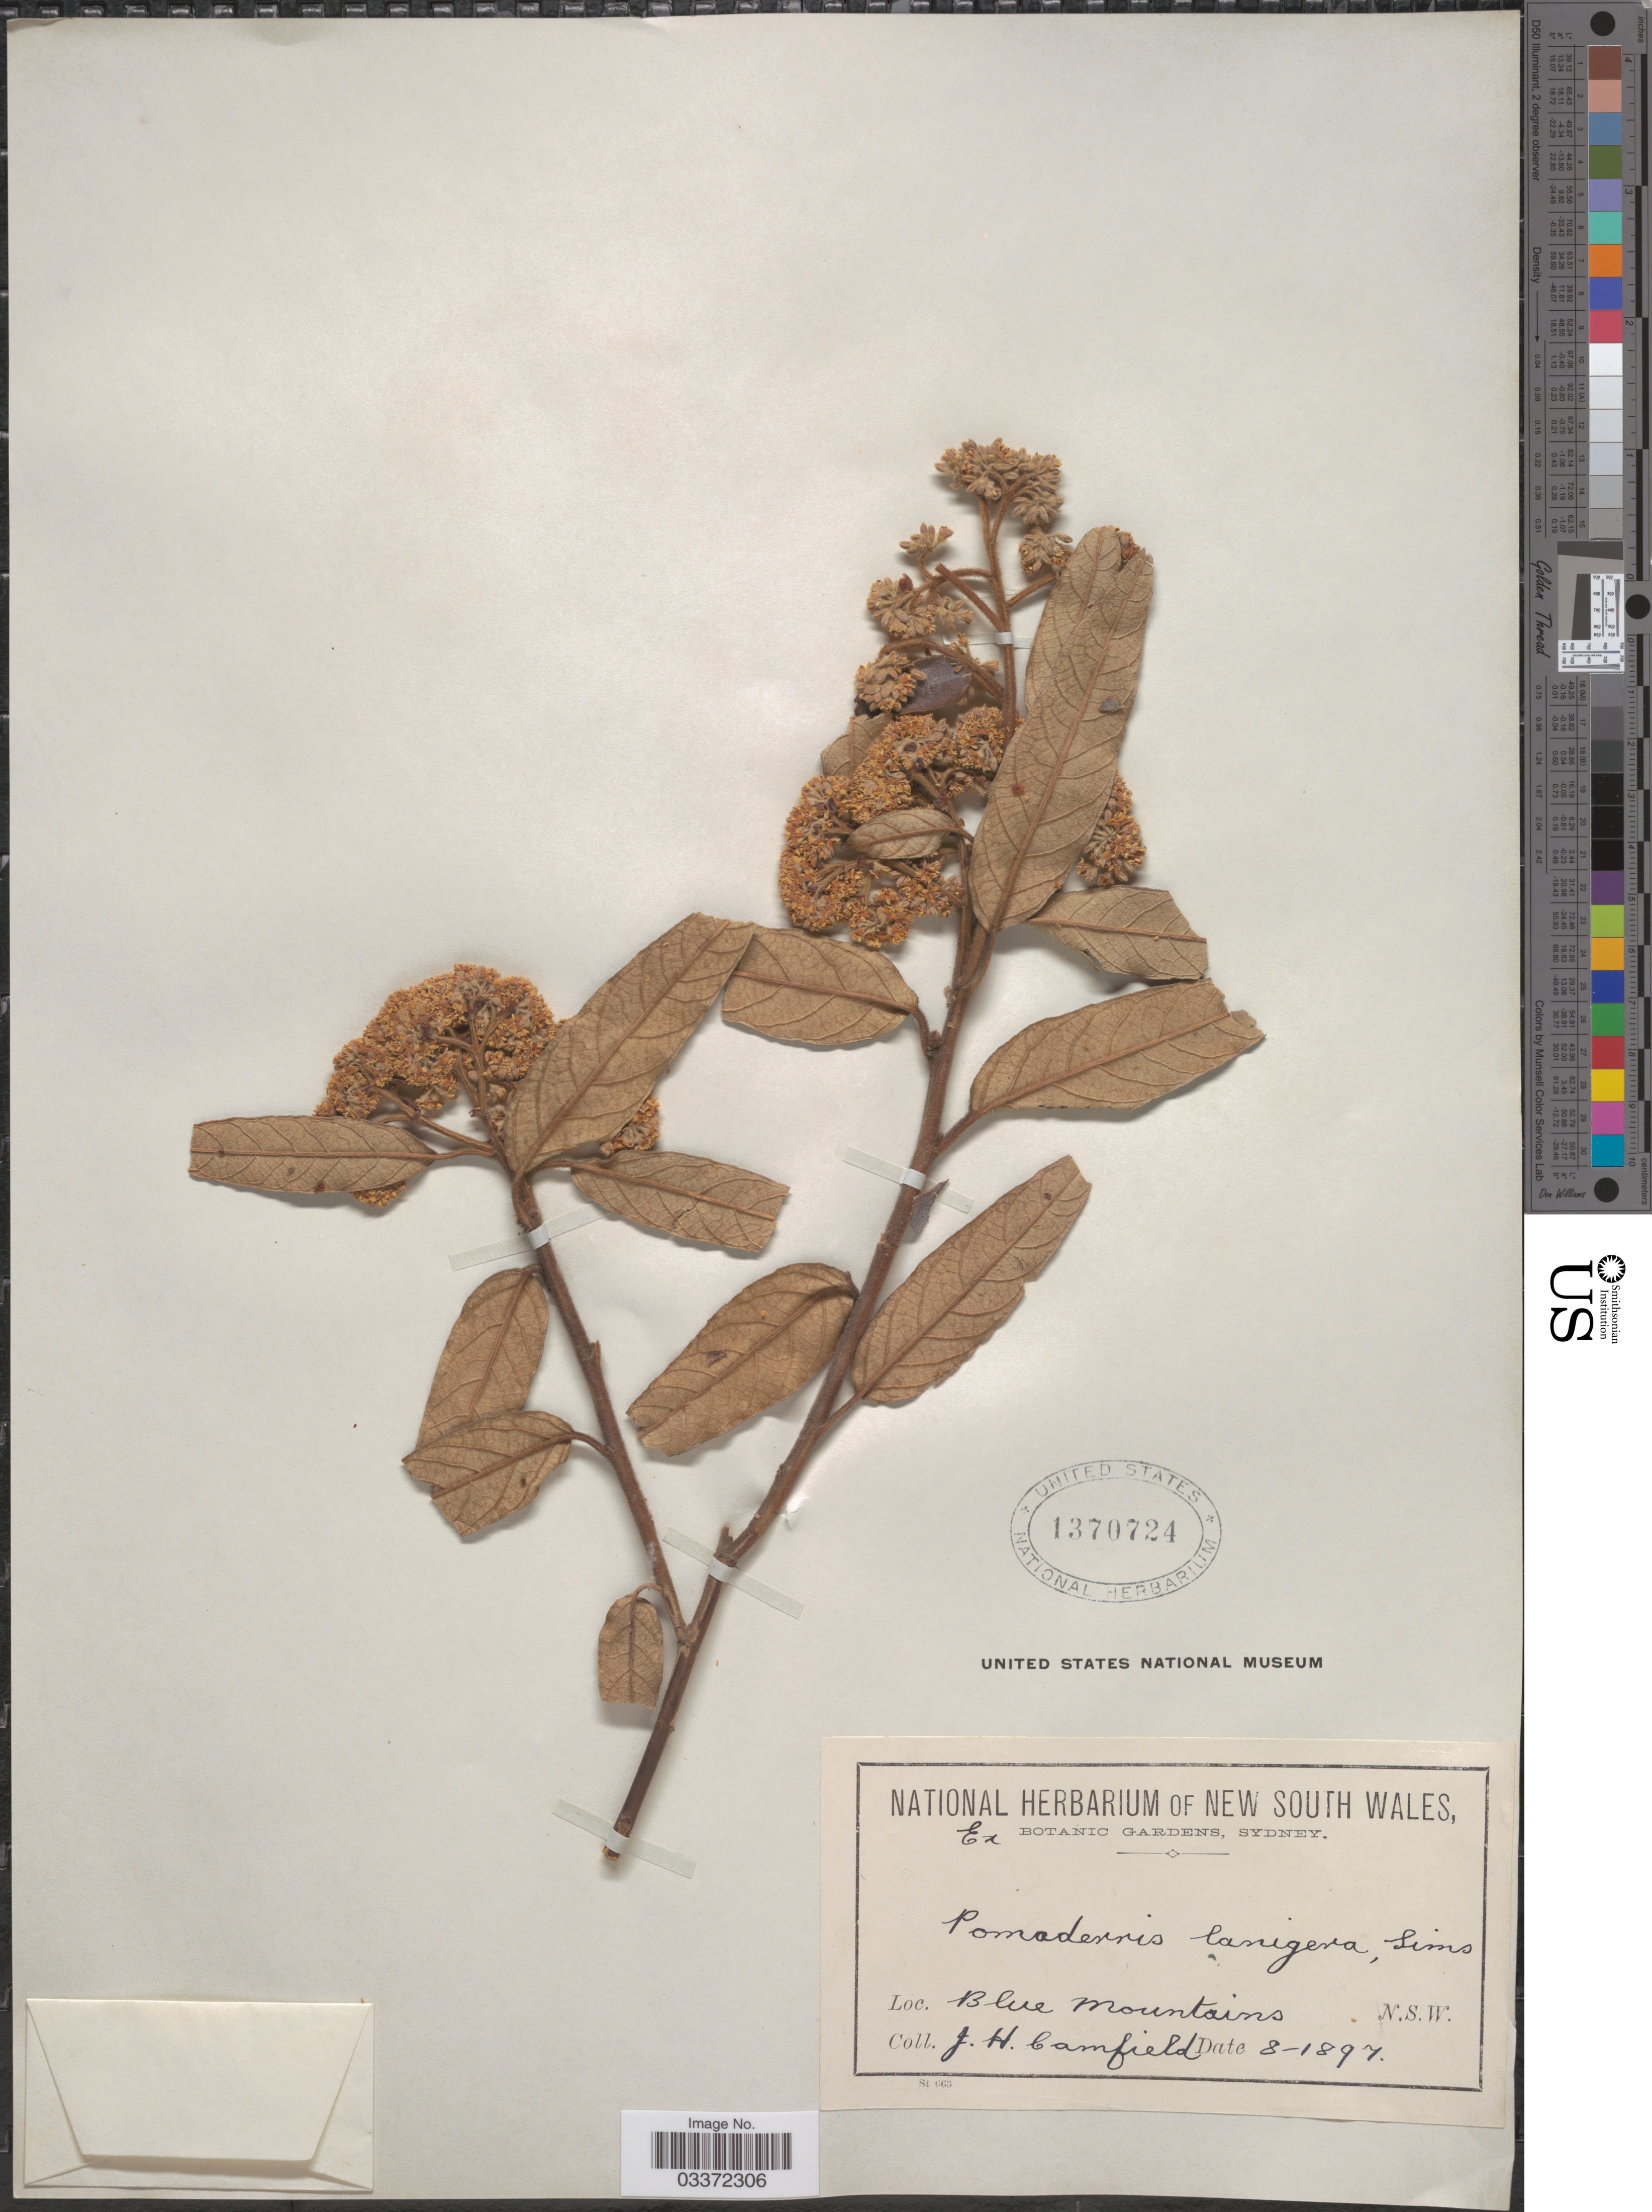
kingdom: Plantae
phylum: Tracheophyta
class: Magnoliopsida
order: Rosales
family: Rhamnaceae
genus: Pomaderris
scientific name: Pomaderris lanigera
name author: (Andrews) Sims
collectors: J. Camfield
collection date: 1897-08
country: Australia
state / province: New South Wales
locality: Blue Mountains.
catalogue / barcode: US 1370724